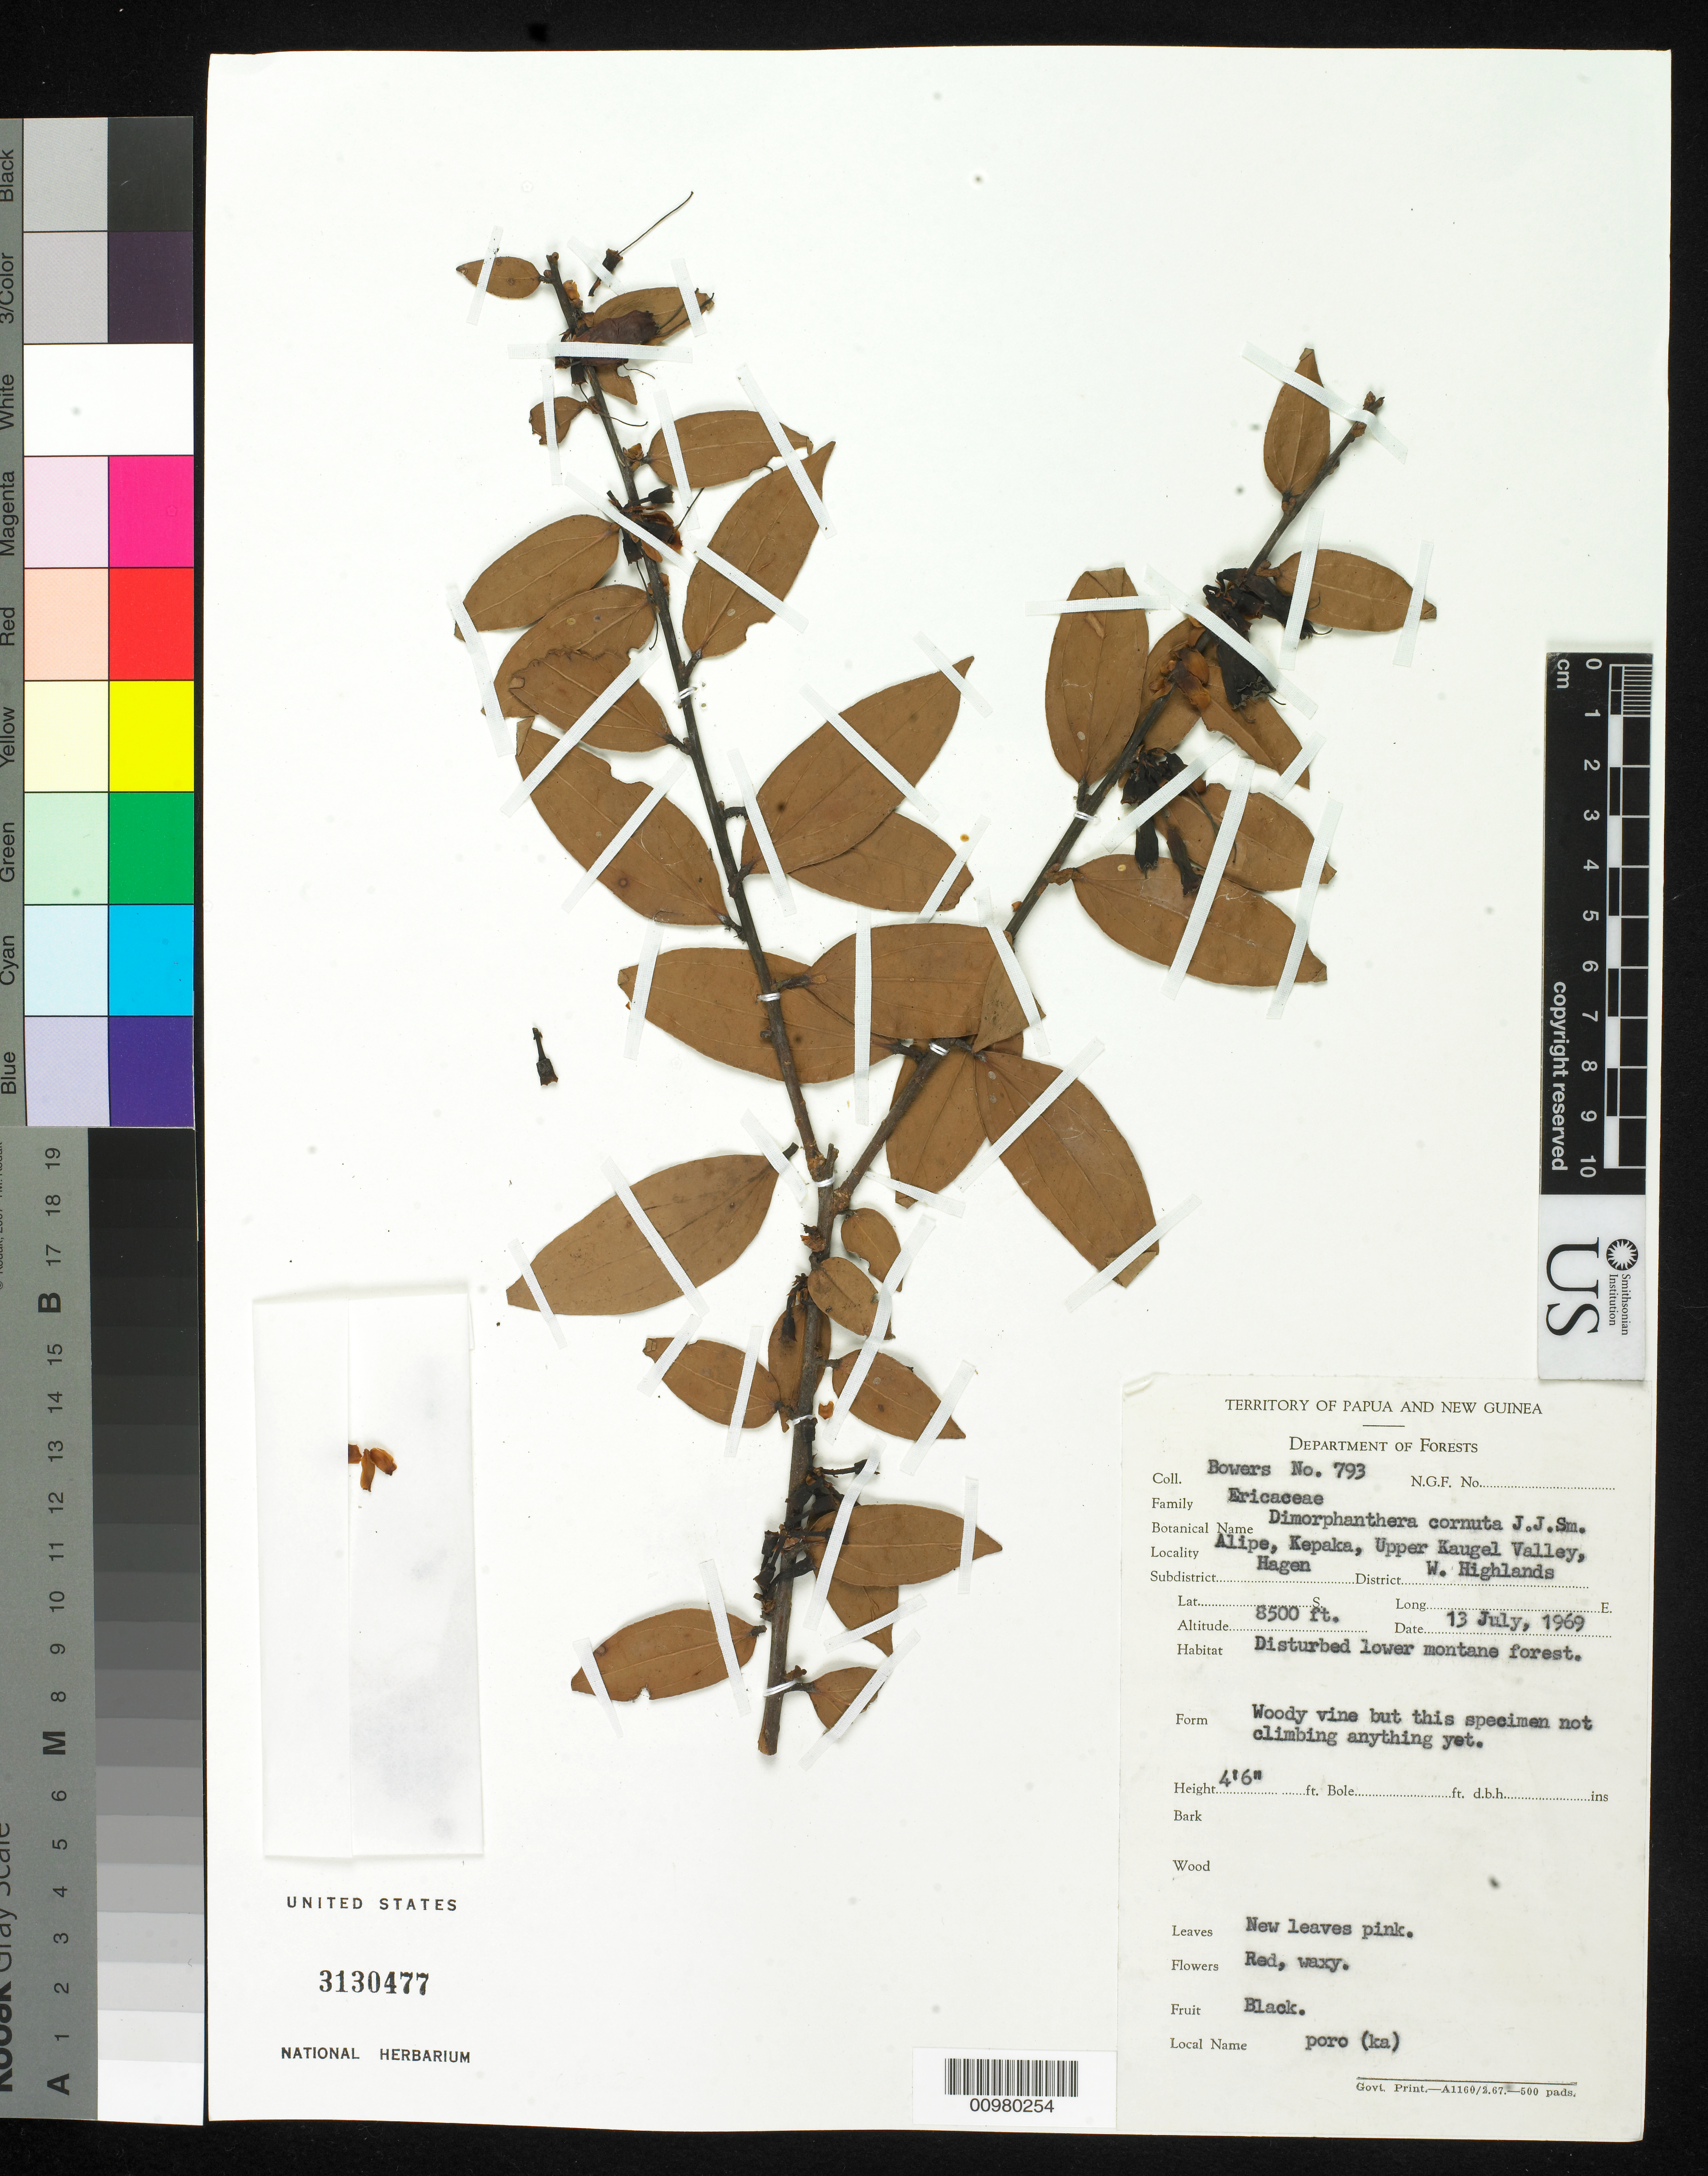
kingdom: Plantae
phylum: Tracheophyta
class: Magnoliopsida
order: Ericales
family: Ericaceae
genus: Dimorphanthera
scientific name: Dimorphanthera cornuta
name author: J.J. Sm.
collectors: -. Bowers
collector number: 793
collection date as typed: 13 Jul 1969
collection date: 1969-07-13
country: Papua New Guinea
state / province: Western Highlands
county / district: Mount Hagen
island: New Guinea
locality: Upper Kaugel Valley, Kepaka, Alipe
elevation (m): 2591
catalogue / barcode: US 3130477